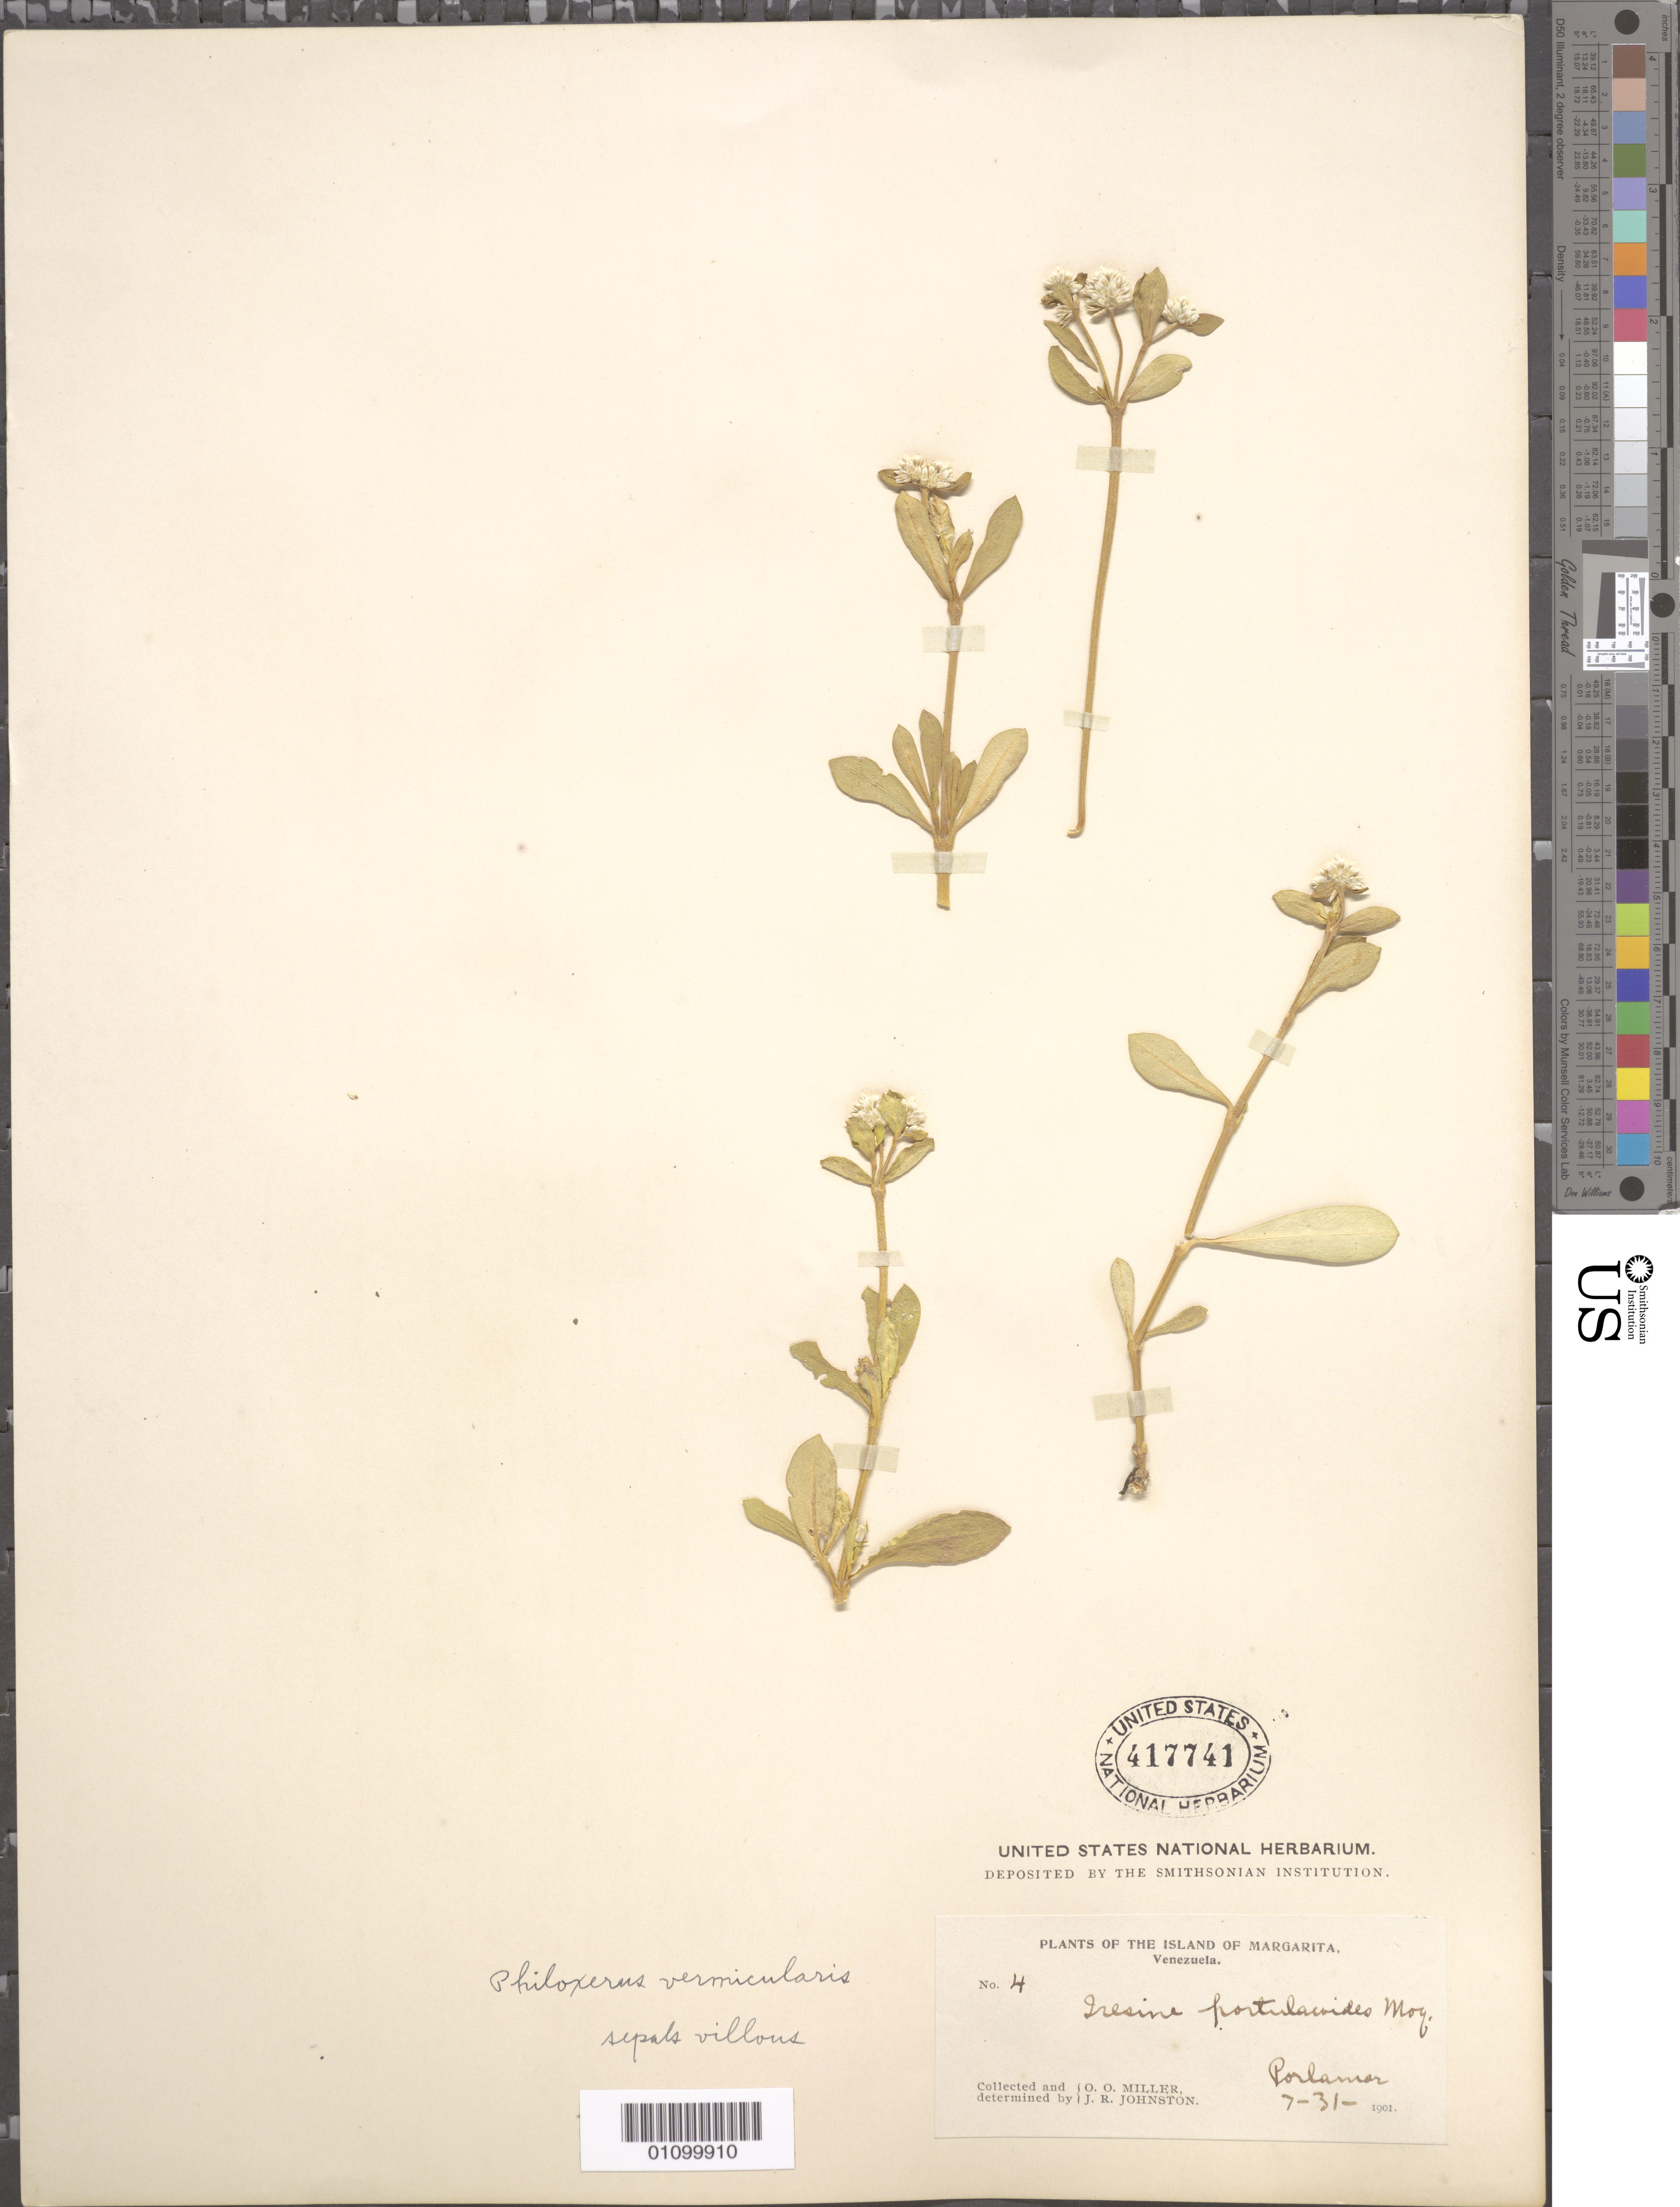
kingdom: Plantae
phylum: Tracheophyta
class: Magnoliopsida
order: Caryophyllales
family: Amaranthaceae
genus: Gomphrena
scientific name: Gomphrena vermicularis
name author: L.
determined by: Strong, Mark T., (BOT), Smithsonian Institution - National Museum of Natural History (UNITED STATES)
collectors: O. O. Miller & J. Johnston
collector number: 4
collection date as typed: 31 Jul 1931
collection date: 1931-07-31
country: Venezuela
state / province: Nueva Esparta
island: Margarita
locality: Porlamer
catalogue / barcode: US 417741